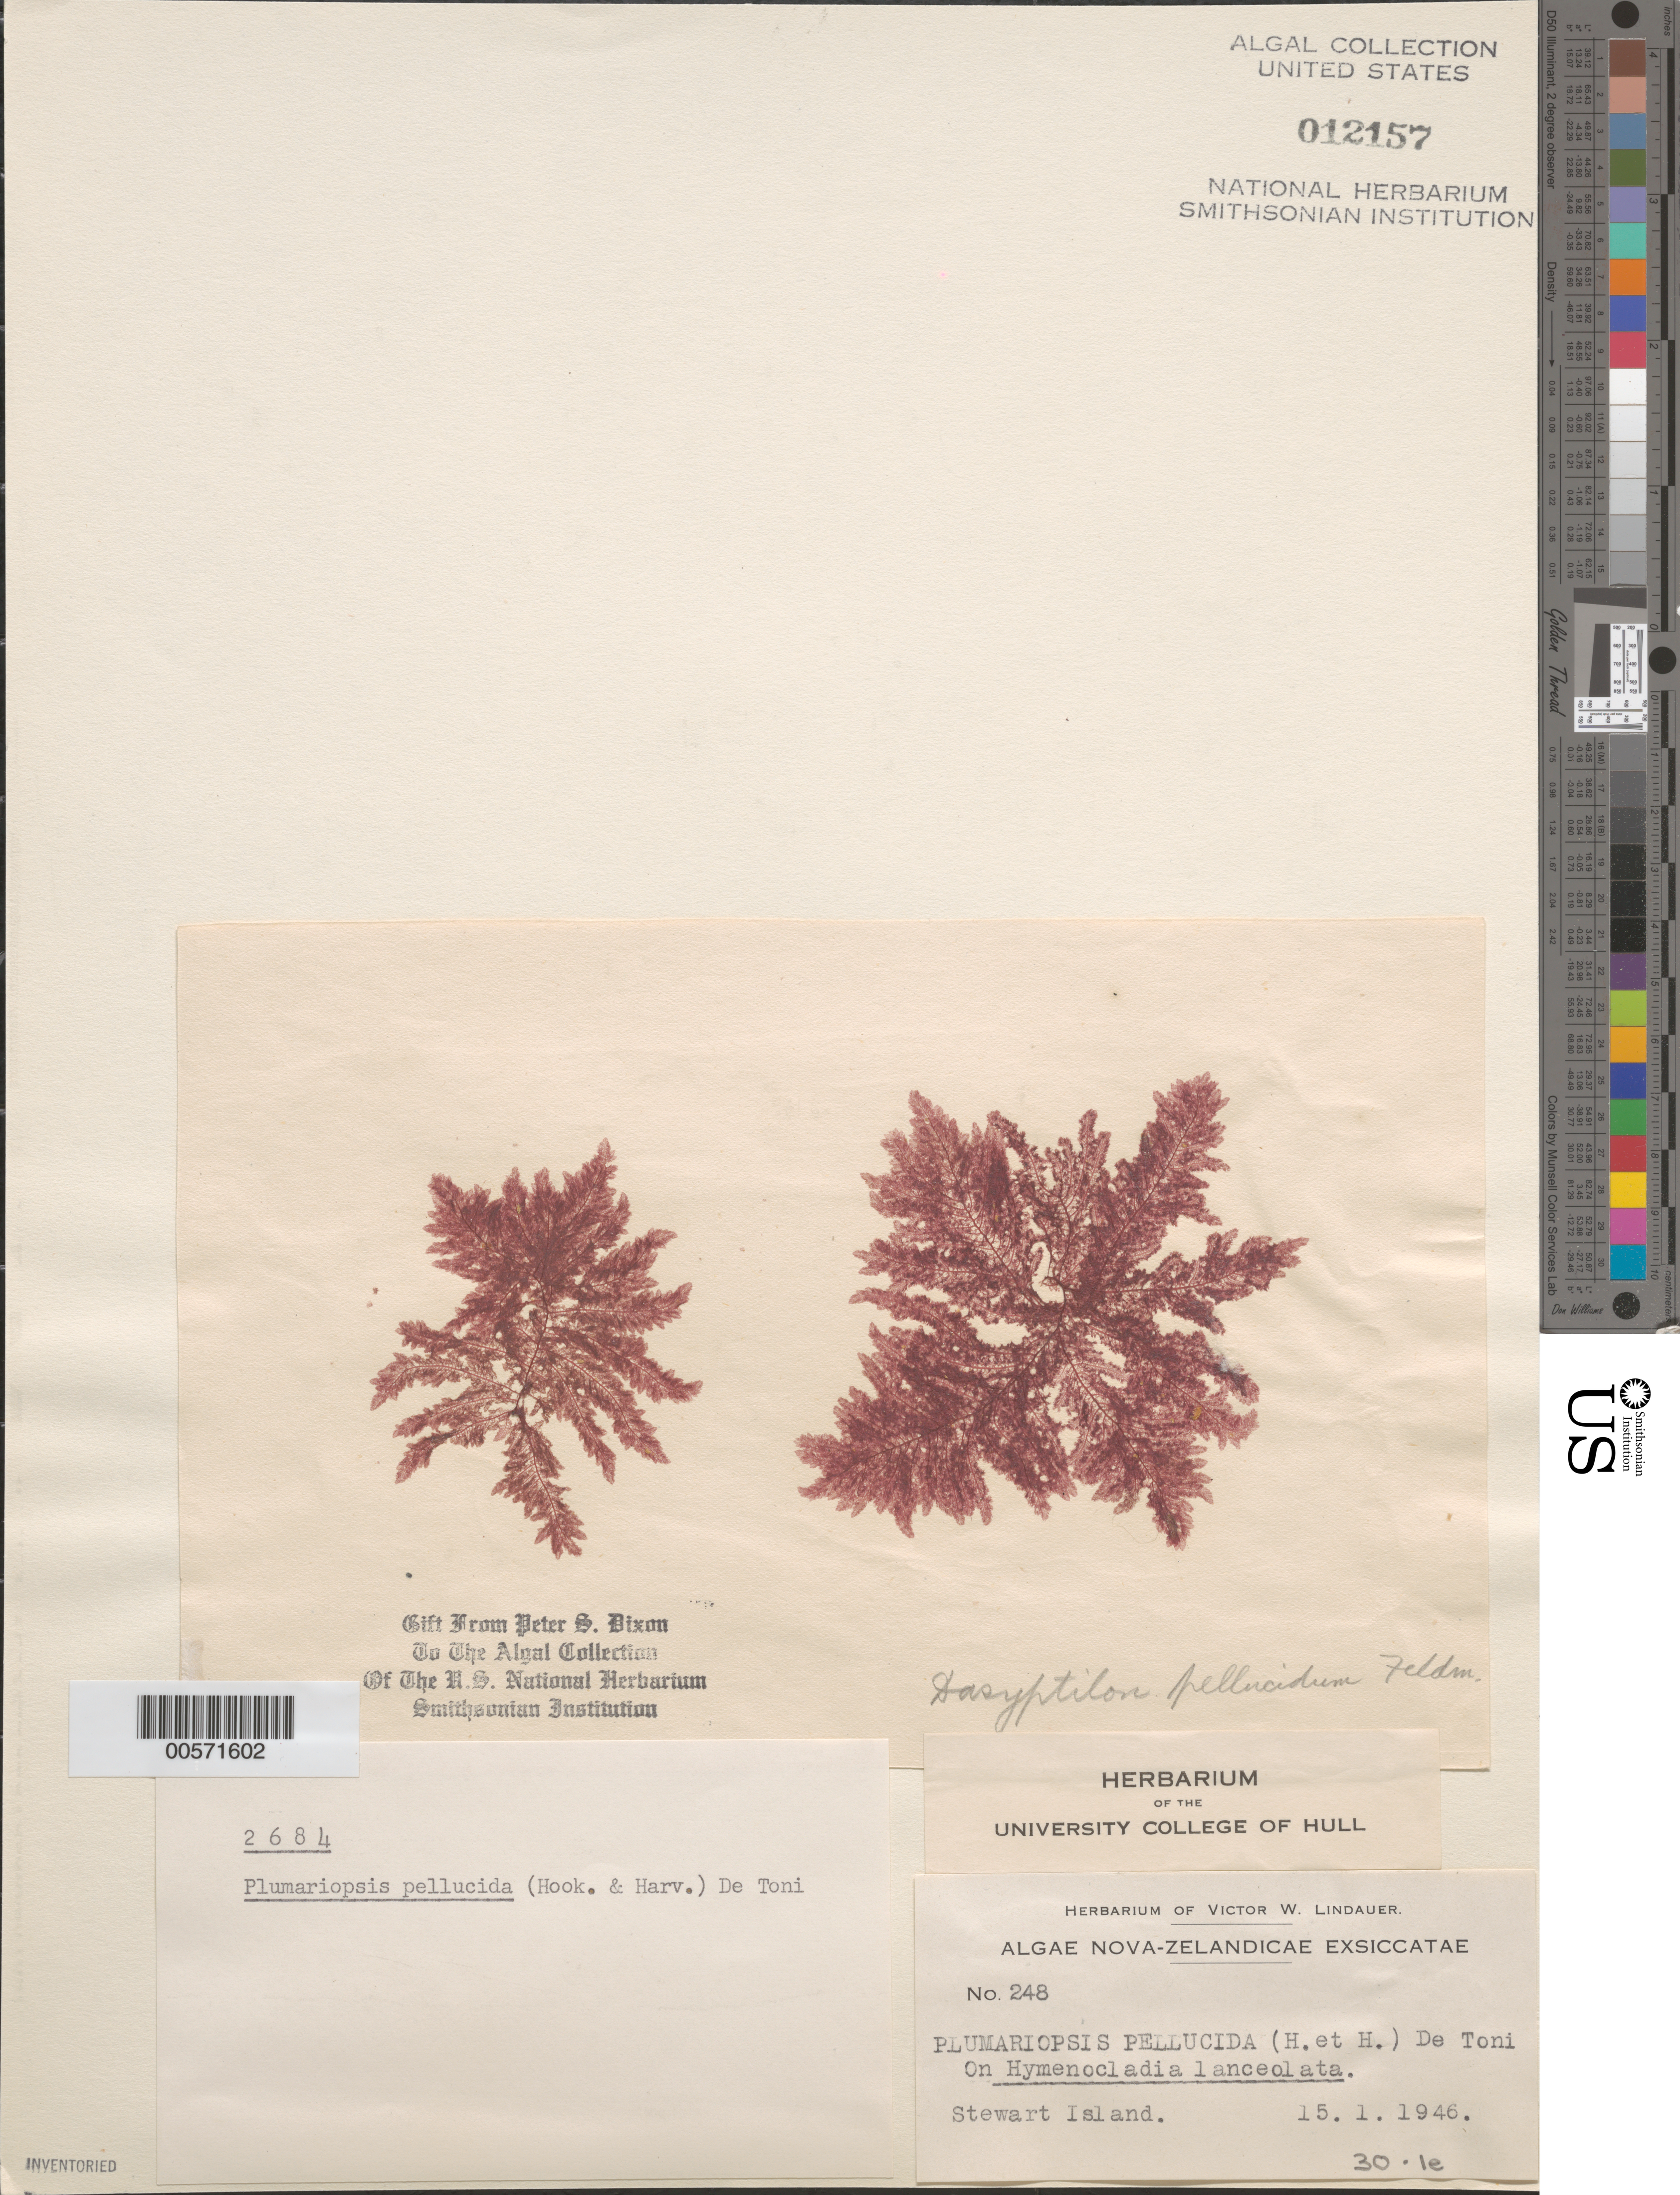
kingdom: Plantae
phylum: Rhodophyta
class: Florideophyceae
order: Ceramiales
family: Wrangeliaceae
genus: Dasyptilon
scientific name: Dasyptilon pellucidum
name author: (Harvey) G.Feldmann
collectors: V. Lindauer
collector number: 248 & PSD 2684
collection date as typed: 15 Jan 1946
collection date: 1946-01-15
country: New Zealand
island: Stewart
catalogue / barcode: US 12157